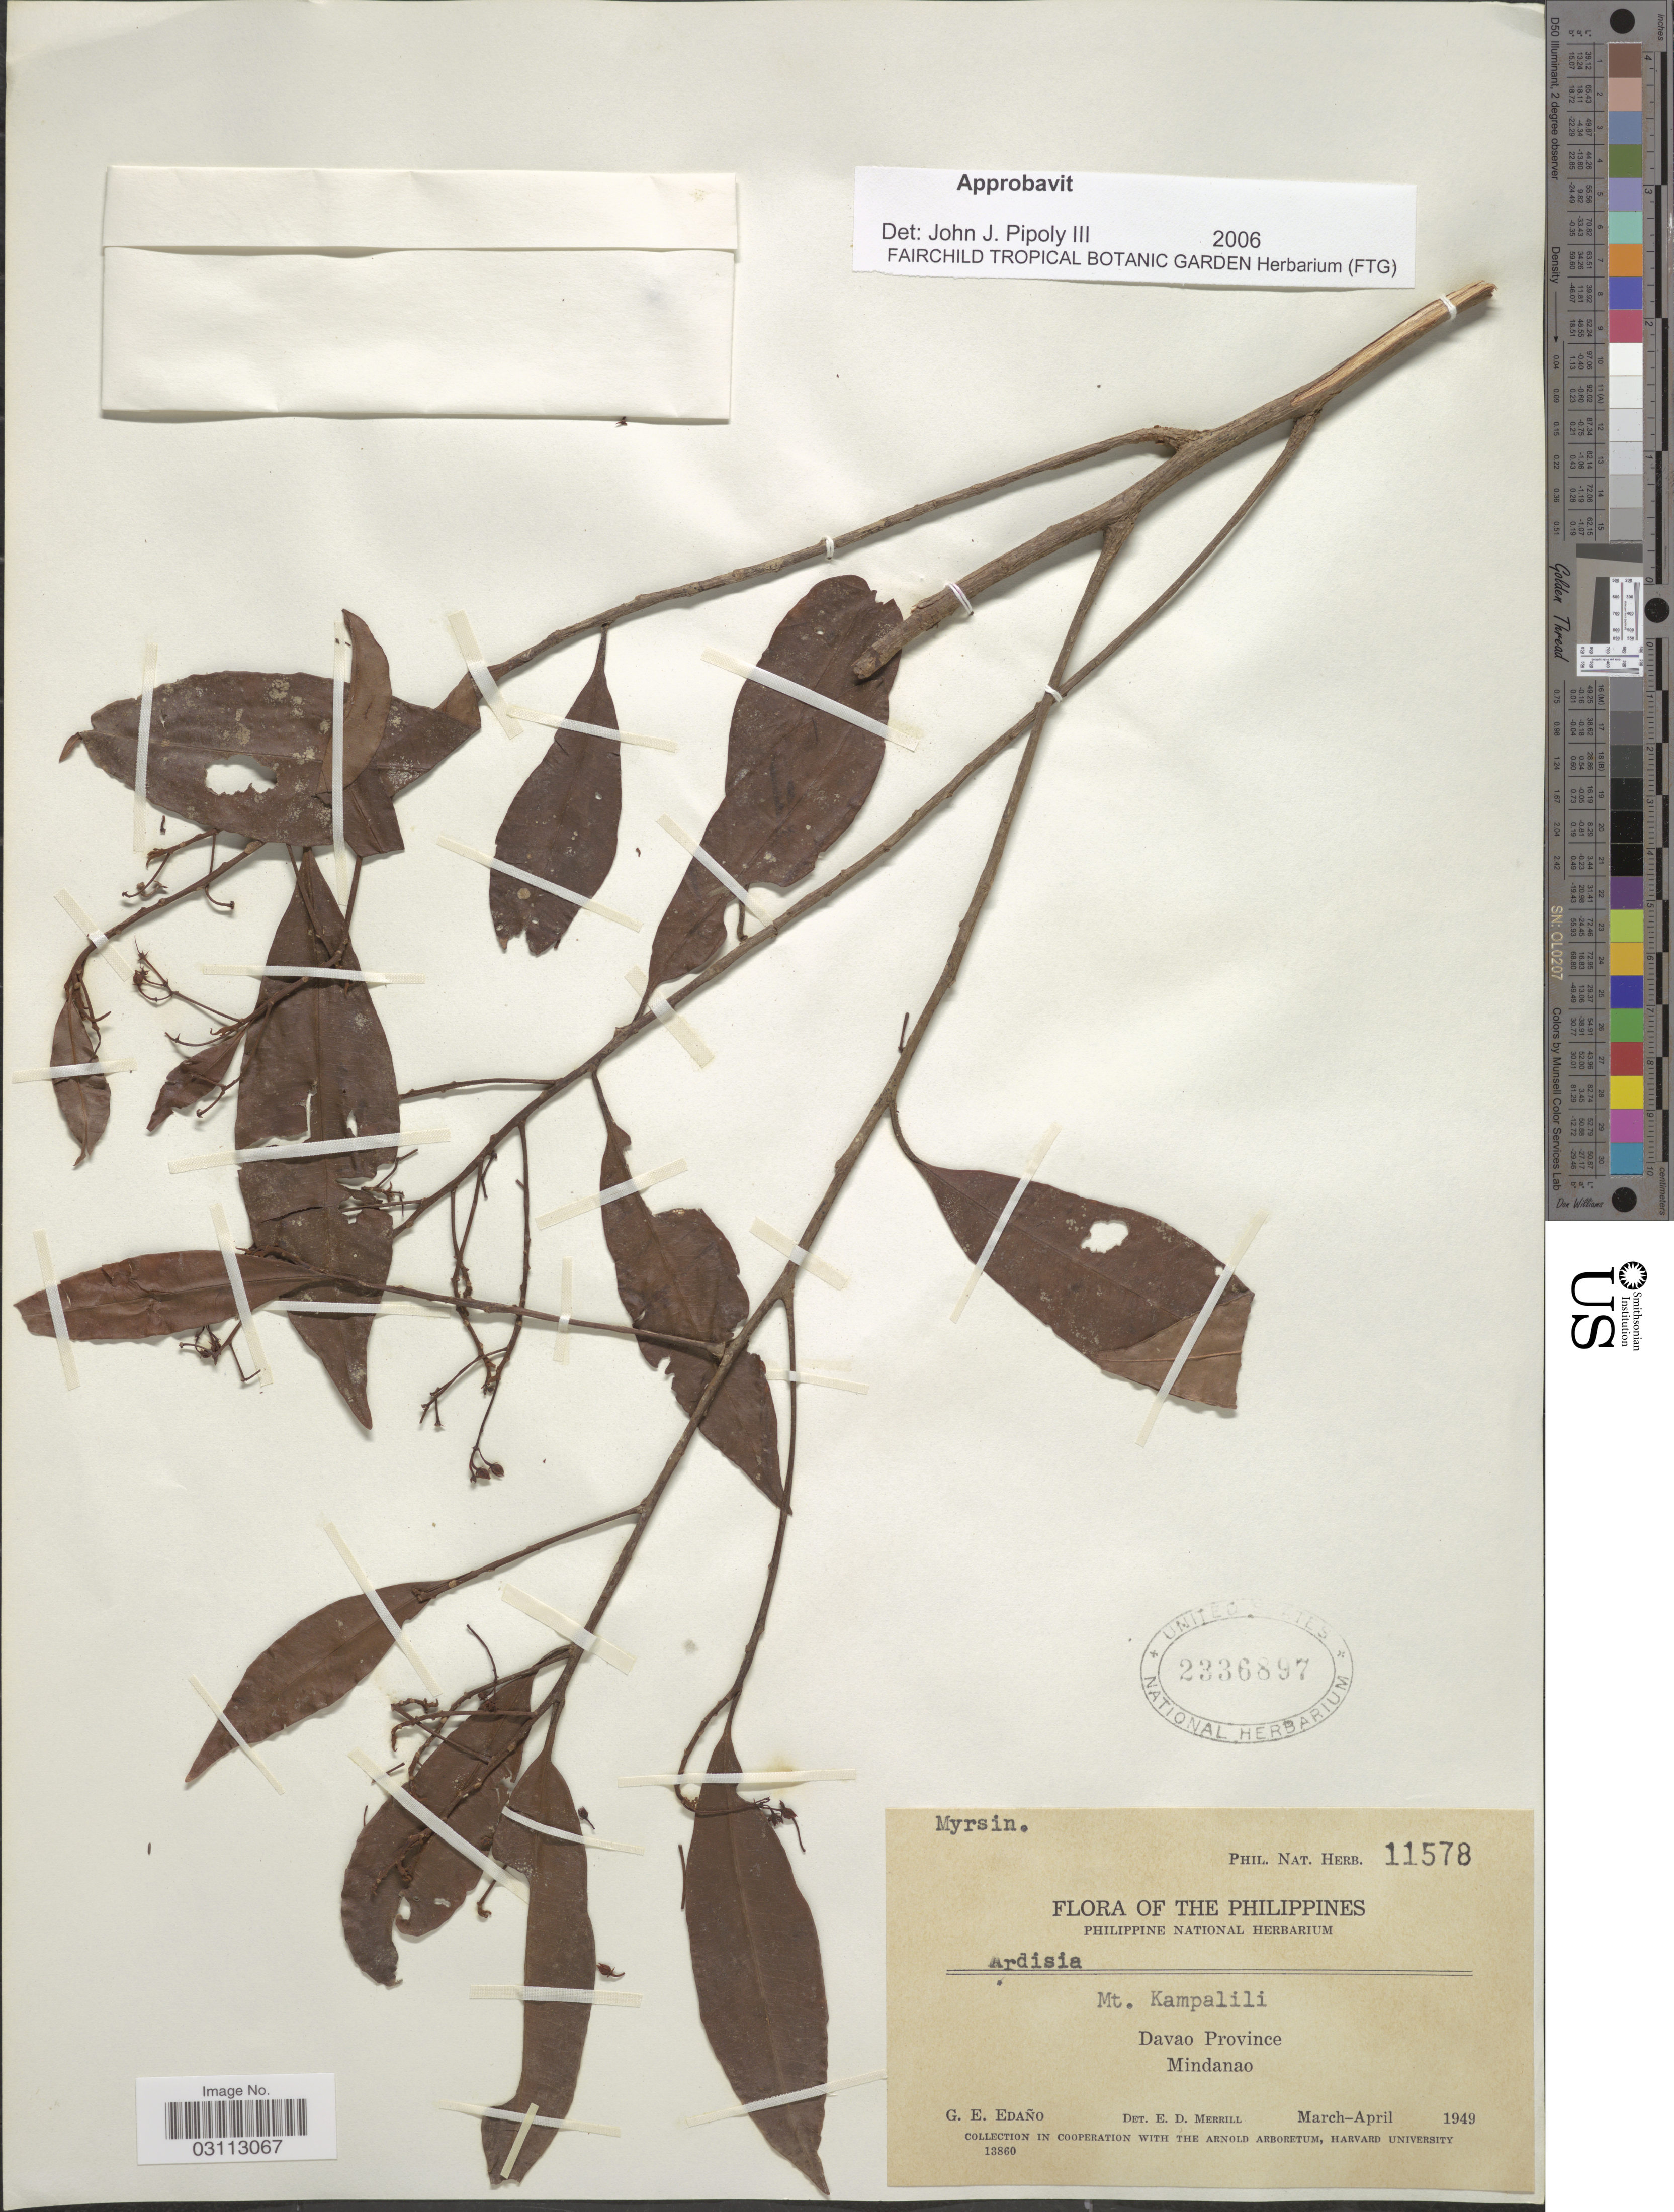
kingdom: Plantae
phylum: Tracheophyta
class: Magnoliopsida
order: Ericales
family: Primulaceae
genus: Ardisia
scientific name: Ardisia sp.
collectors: G. E. Edaño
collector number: Phil. Nat. Herb. 11578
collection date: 1949-03/1949-04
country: Philippines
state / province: Davao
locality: Mt. Kampalili. Mindanao.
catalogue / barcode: US 2336897